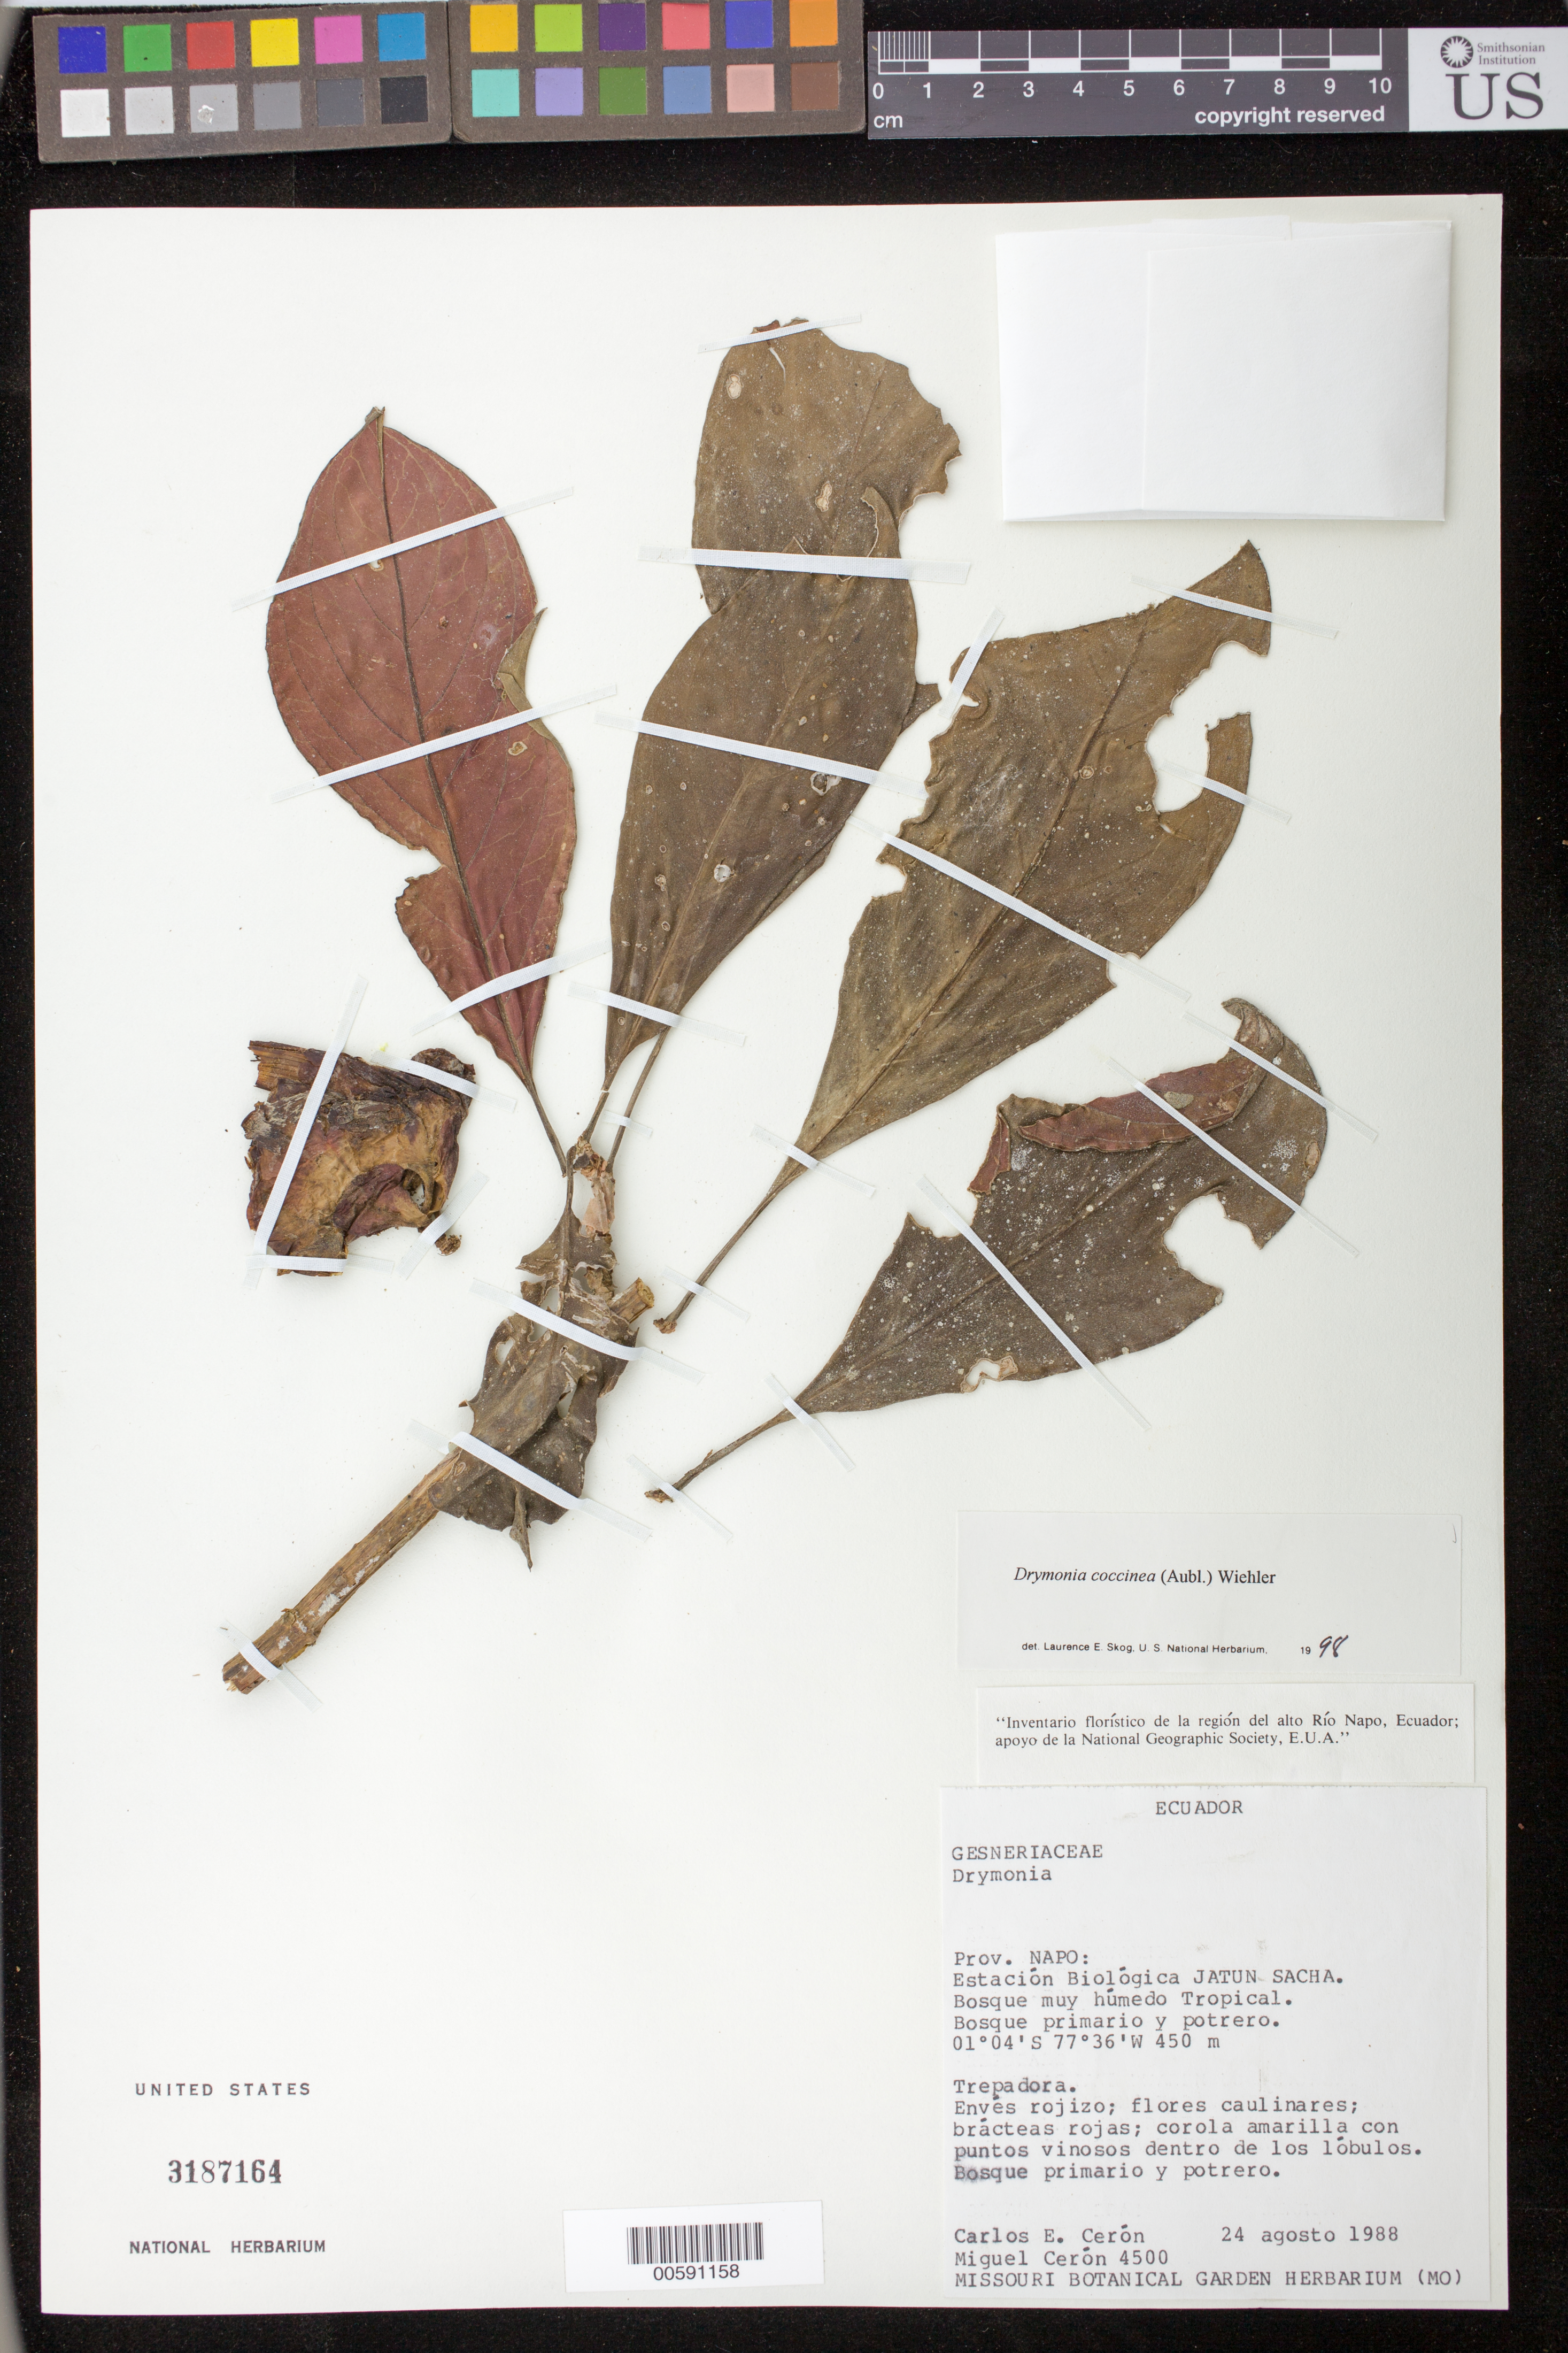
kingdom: Plantae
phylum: Tracheophyta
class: Magnoliopsida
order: Lamiales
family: Gesneriaceae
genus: Drymonia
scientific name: Drymonia coccinea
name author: (Aubl.) Wiehler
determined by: Skog, Laurence E.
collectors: C. E. Cerón M. & M. Cerón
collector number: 4500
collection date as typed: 24 Aug 1988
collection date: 1988-08-24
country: Ecuador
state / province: Napo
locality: Estación Biológica Jatun Sacha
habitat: Bosque muy húmedo tropical; bosque primario y potrero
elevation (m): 450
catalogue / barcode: US 3187164